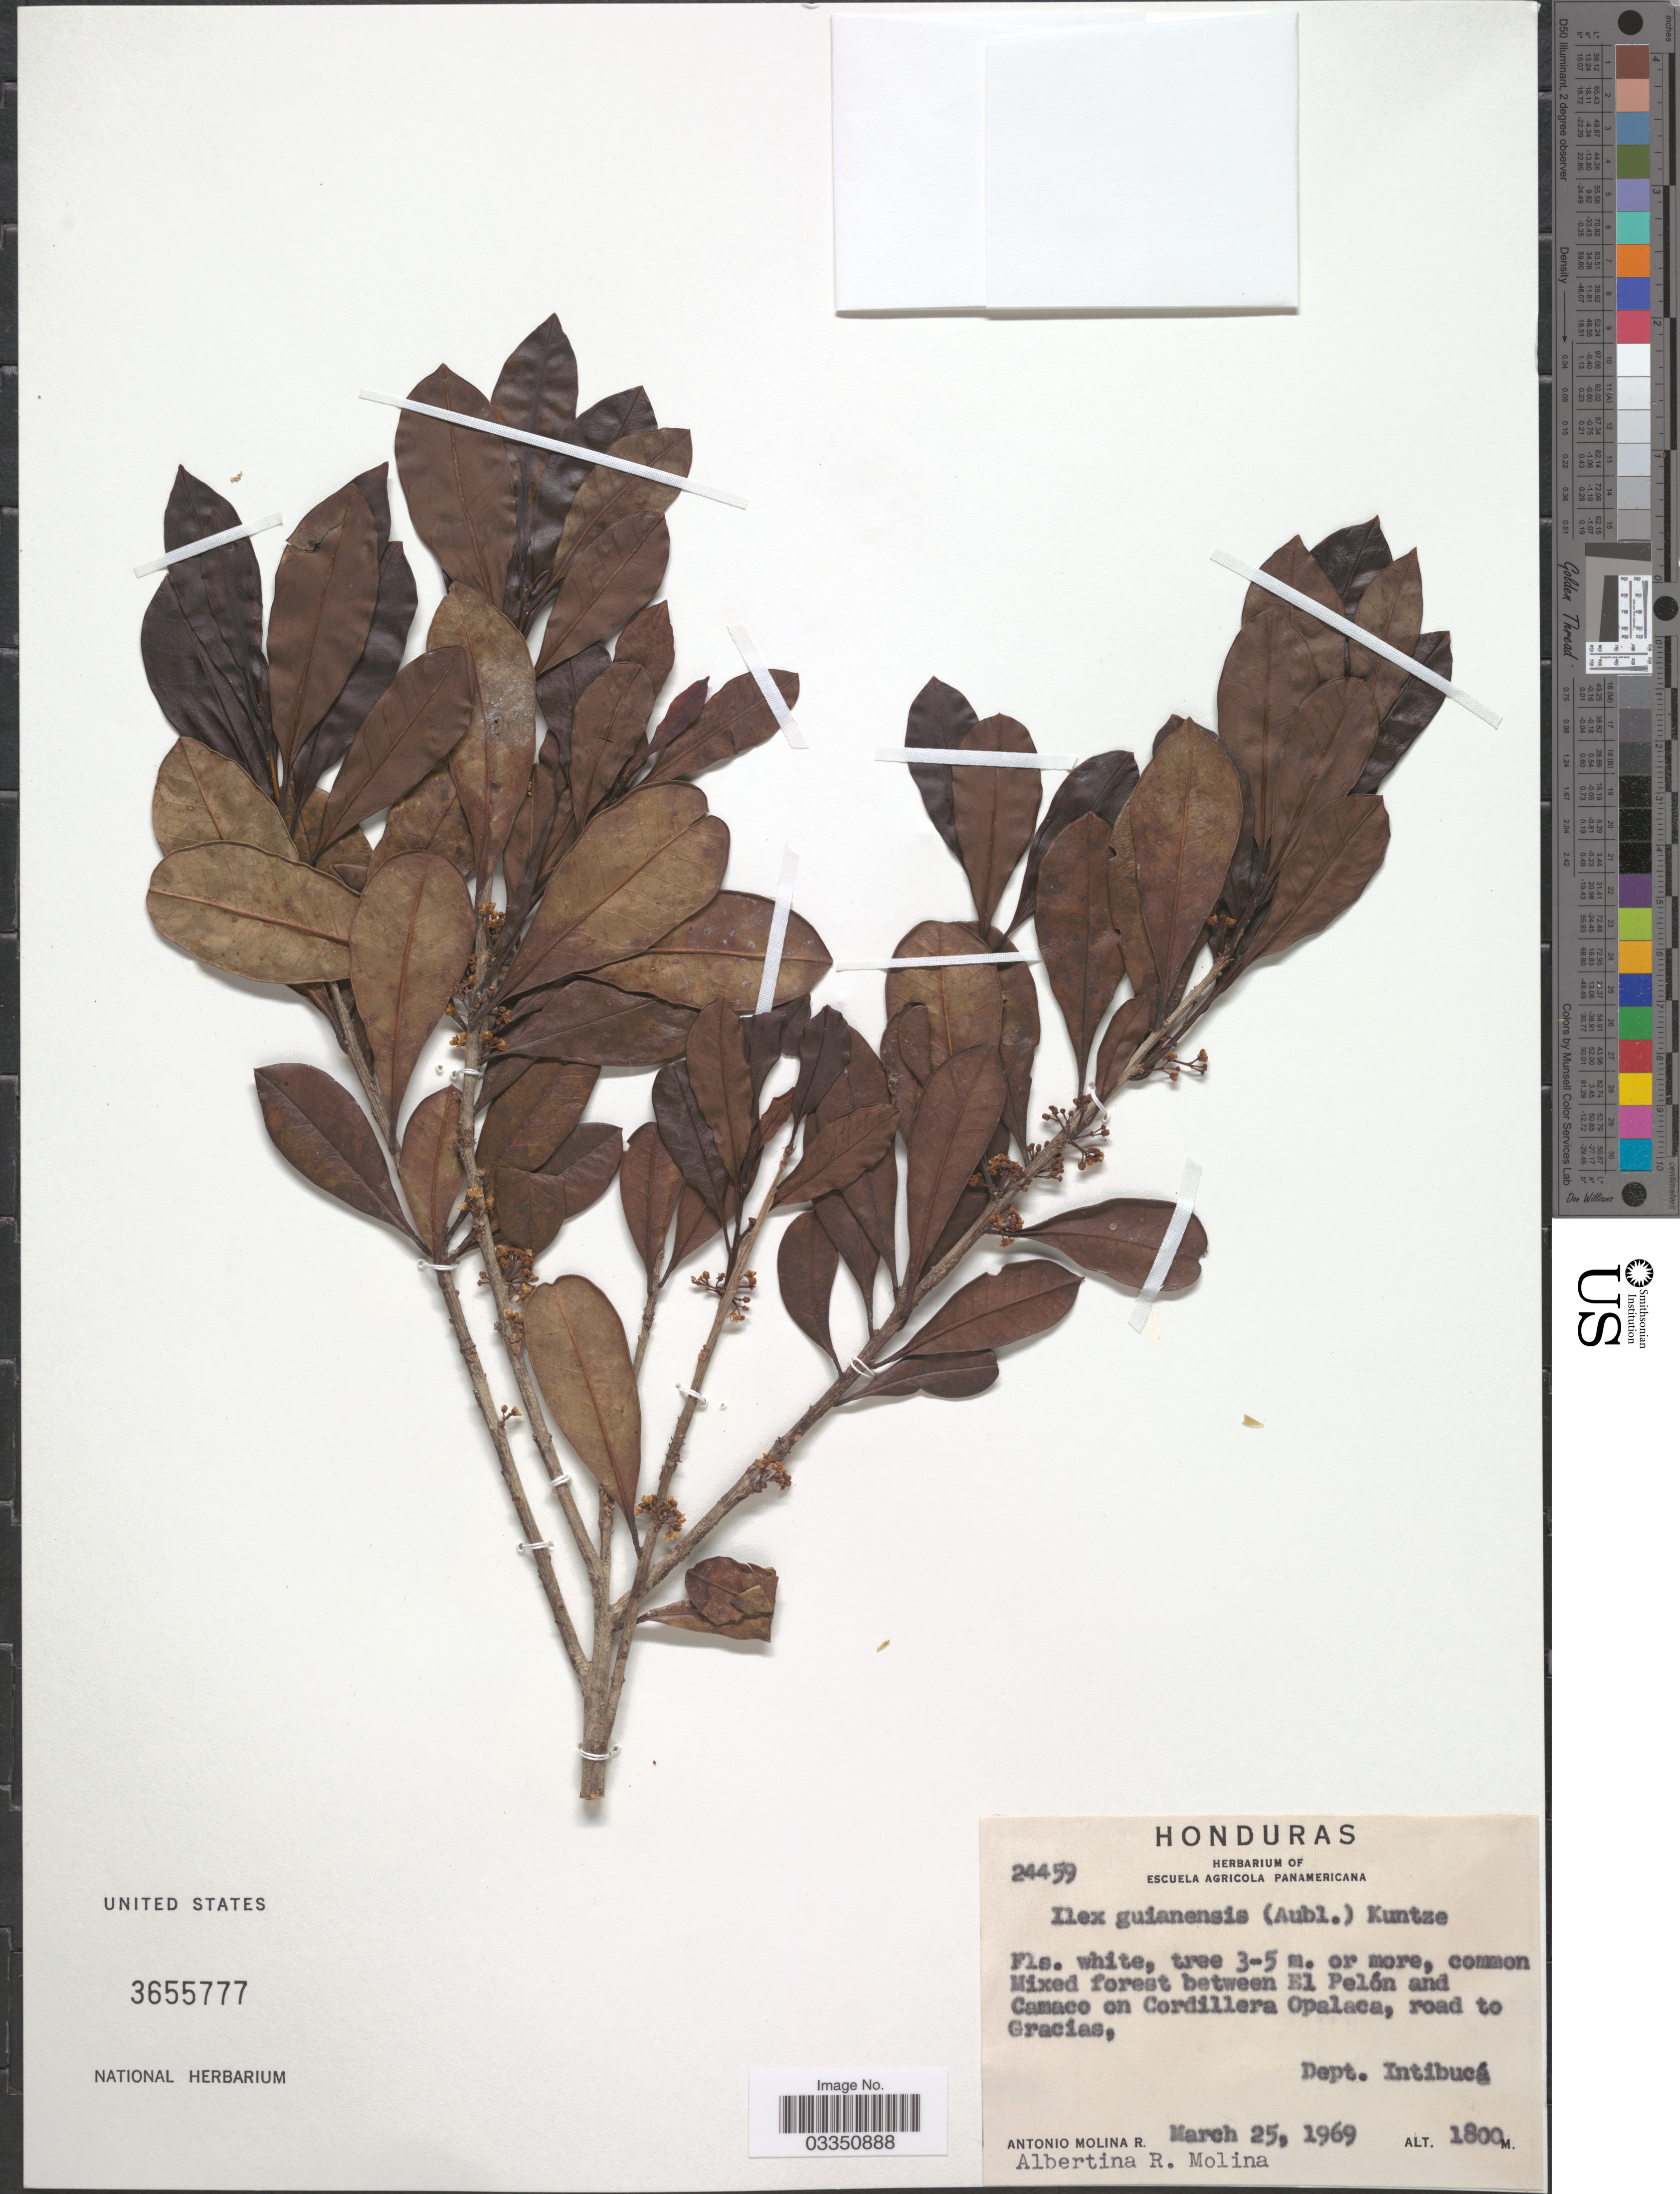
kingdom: Plantae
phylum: Tracheophyta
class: Magnoliopsida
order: Aquifoliales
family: Aquifoliaceae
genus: Ilex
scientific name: Ilex guianensis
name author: (Aubl.) Kuntze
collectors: A. Molina R. & A. R. Molina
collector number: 24459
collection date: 1969-03-25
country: Honduras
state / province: Intibuca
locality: Mixed forest between El Pelón and Camaco on Cordillera Opalaca, road to Gracias, Dept. Intibucá.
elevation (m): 1800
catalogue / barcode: US 3655777